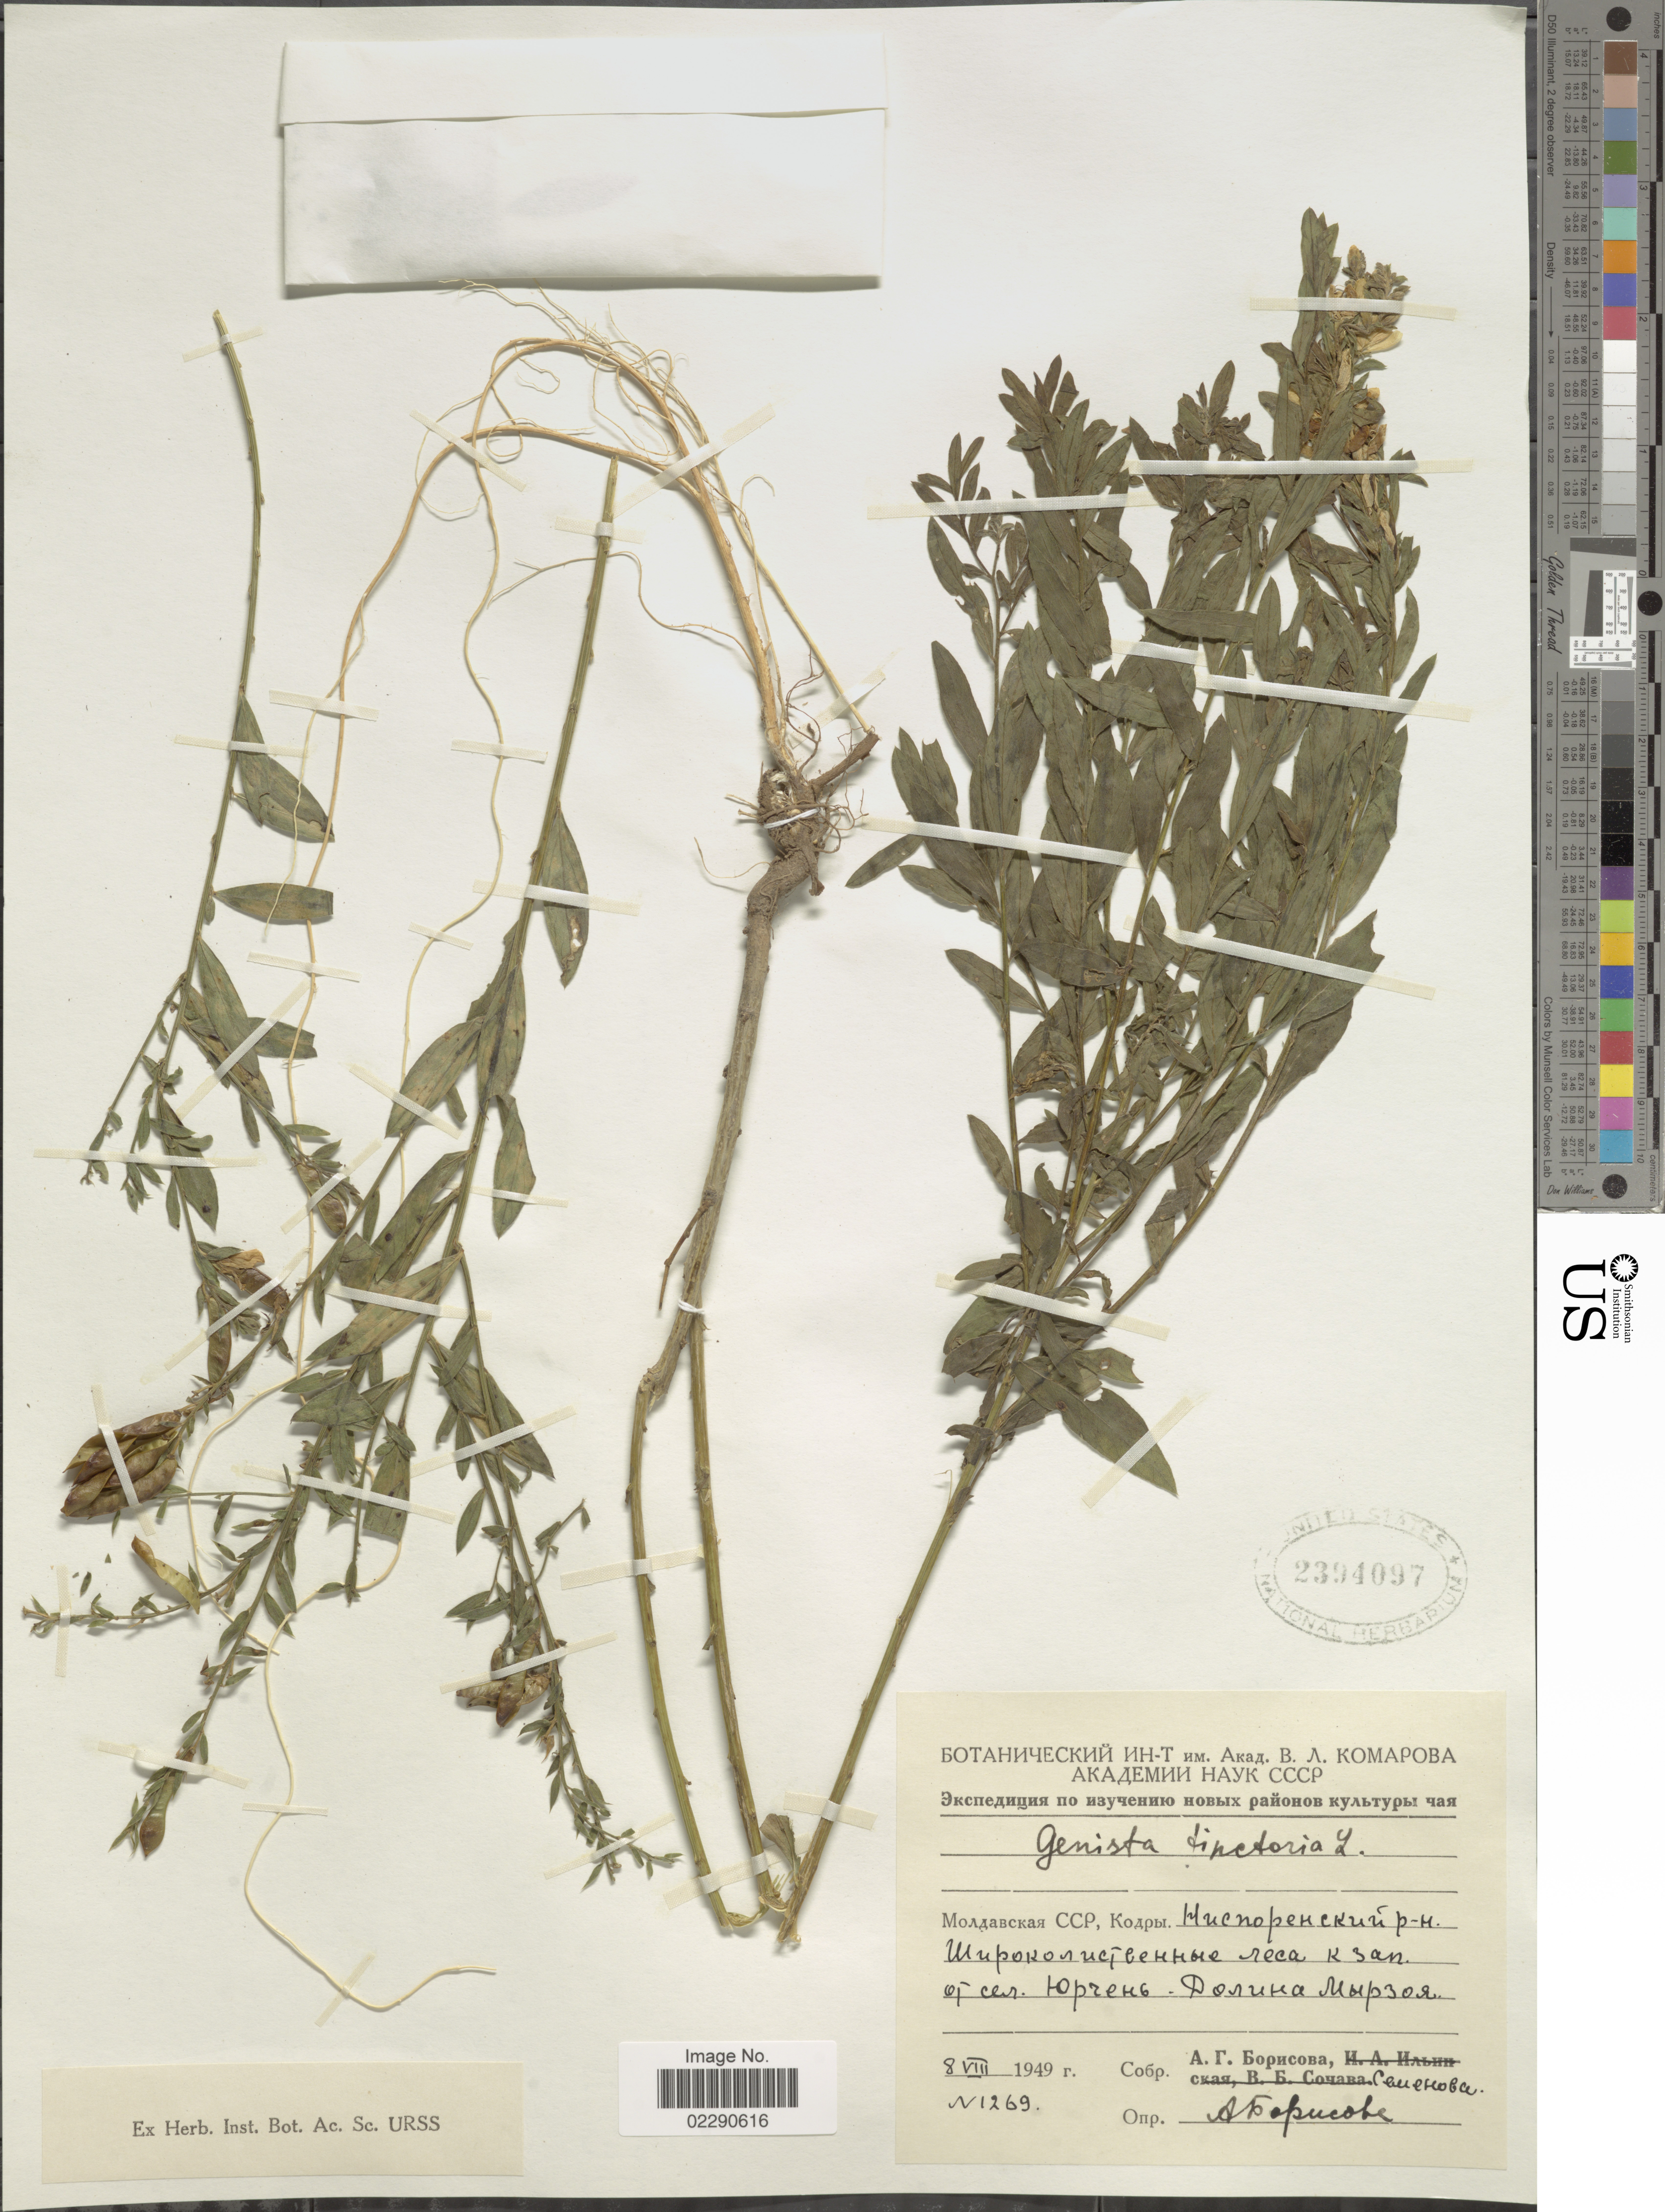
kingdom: Plantae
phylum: Tracheophyta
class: Magnoliopsida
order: Fabales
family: Fabaceae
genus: Genista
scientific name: Genista tinctoria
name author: L.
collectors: A. Borisova & Semenova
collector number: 1269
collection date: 1949-08-08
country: Moldova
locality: Nisporensky rayon, W of Urchen village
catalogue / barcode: US 2394097